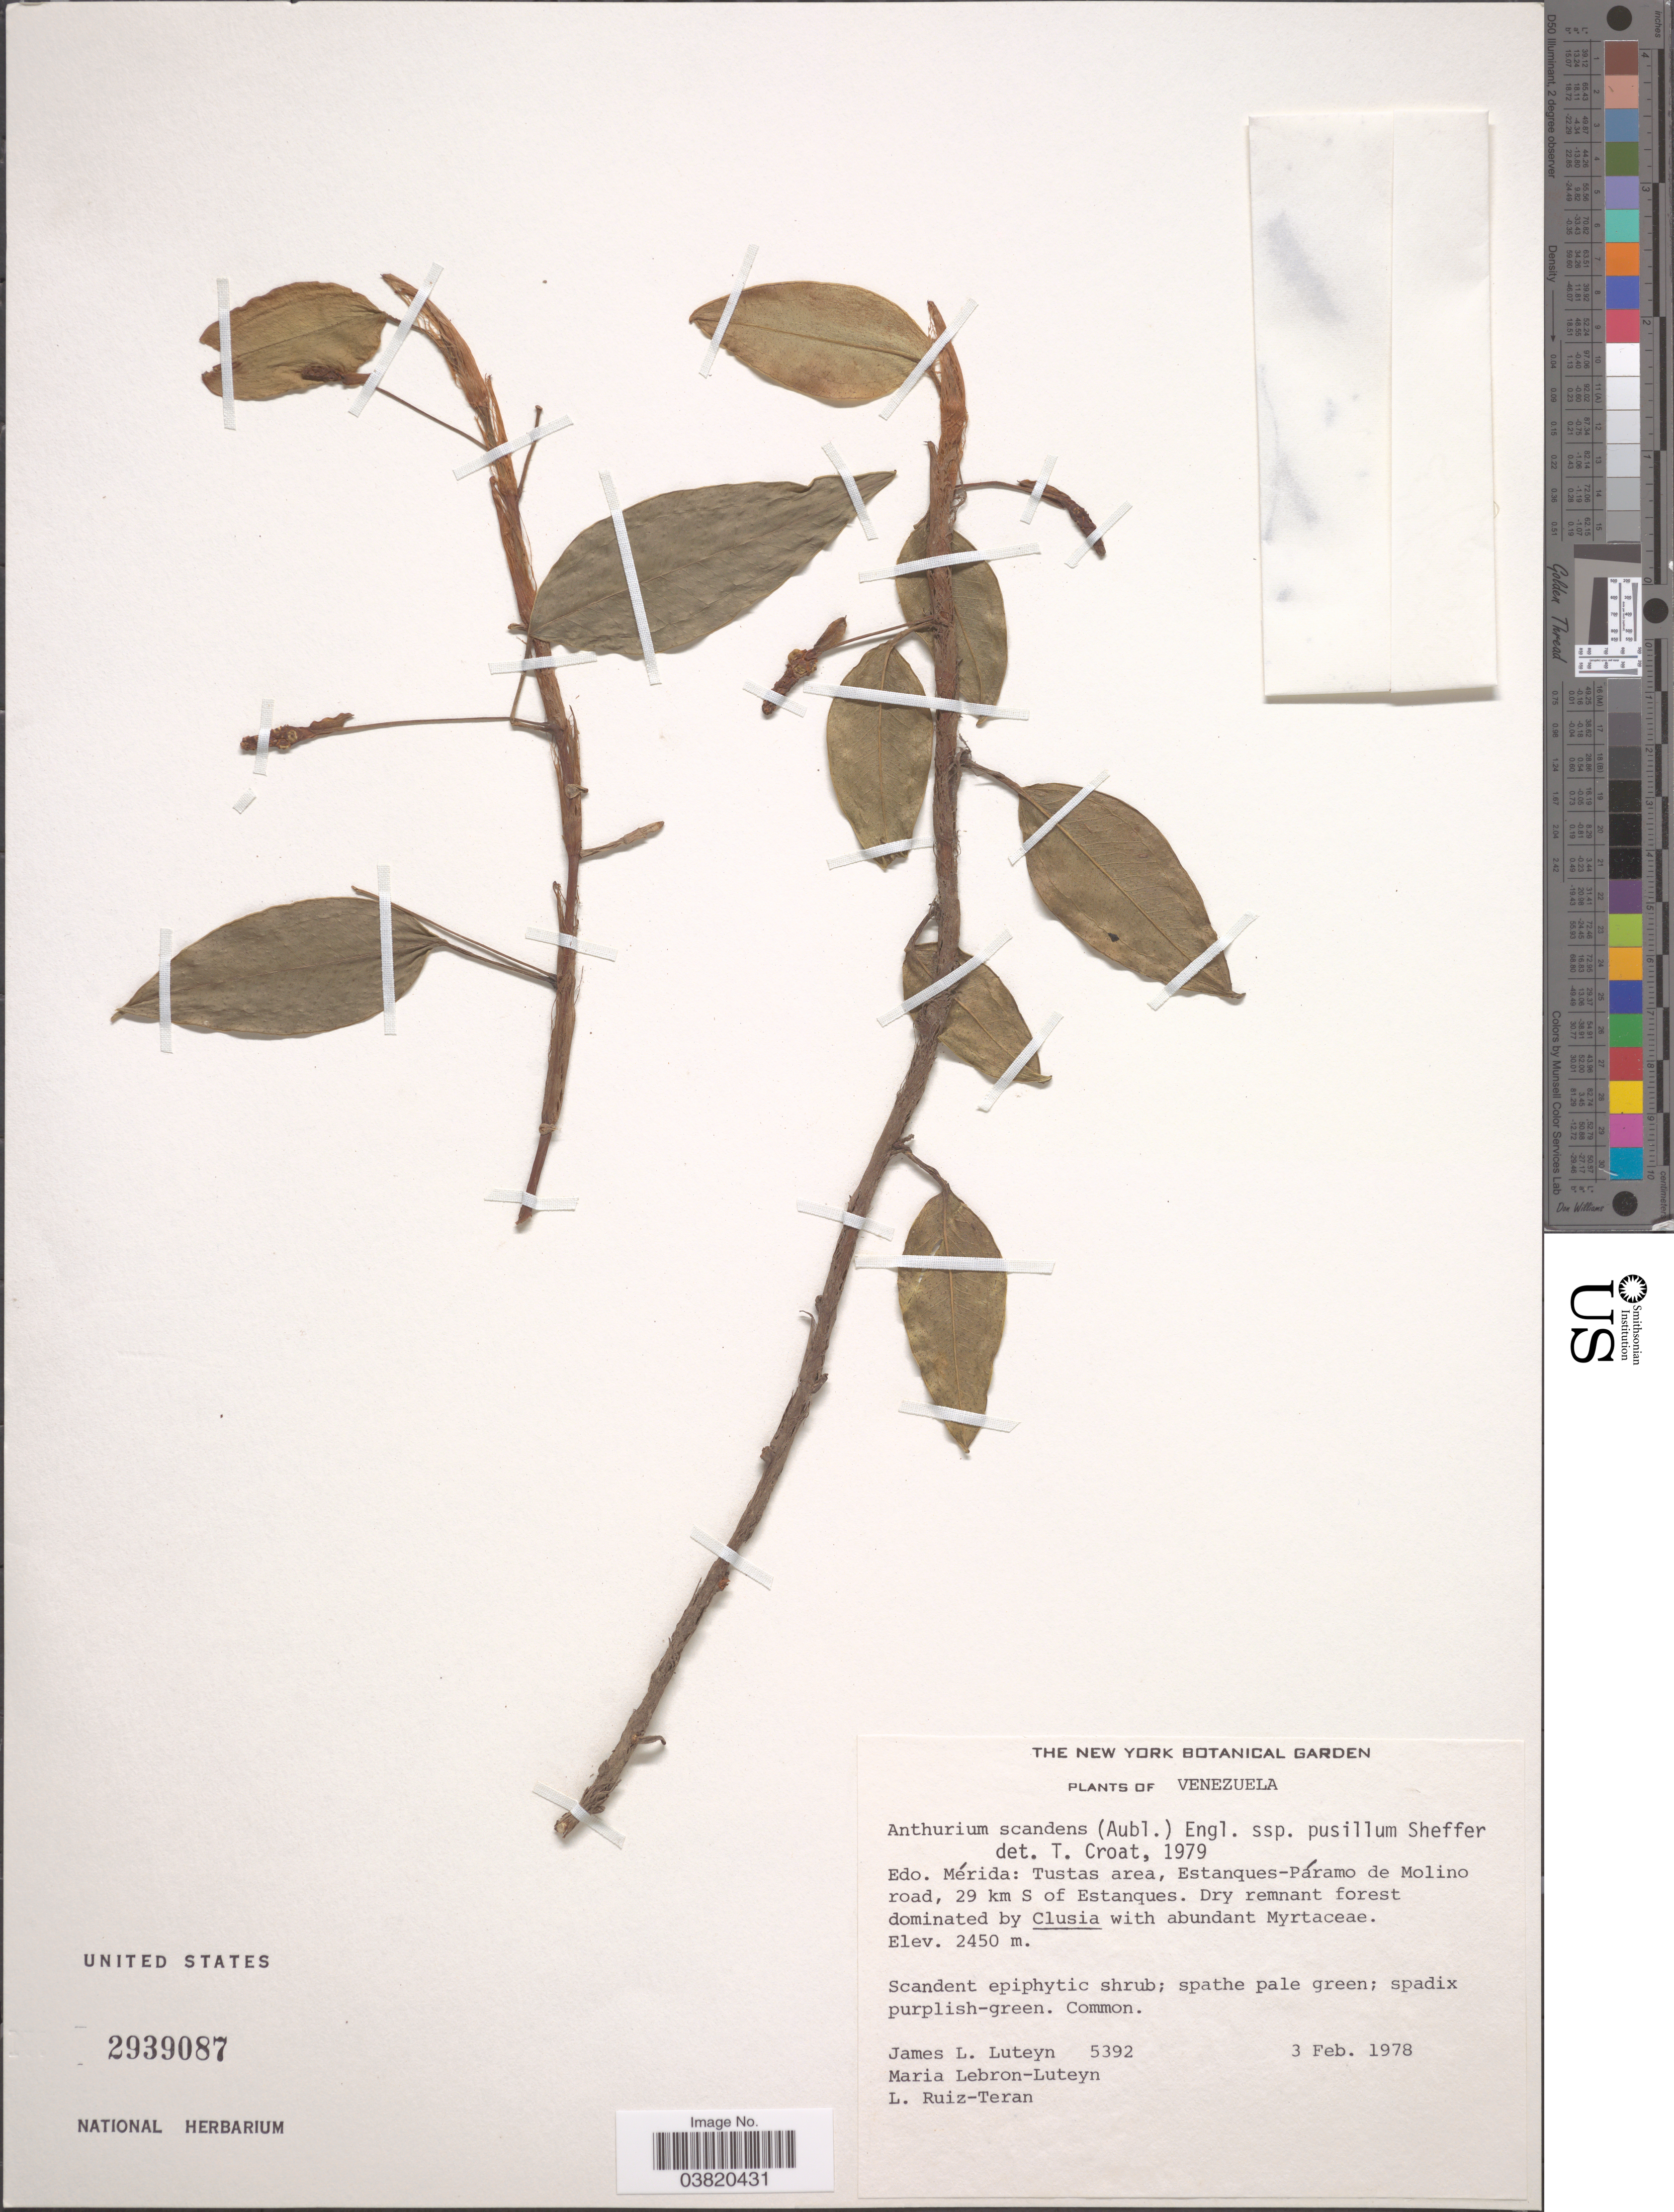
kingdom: Plantae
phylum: Tracheophyta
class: Liliopsida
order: Alismatales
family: Araceae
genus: Anthurium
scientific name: Anthurium scandens subsp. pusillum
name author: Sheffer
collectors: J. L. Luteyn, M. L. Lebrón-Luteyn & L. E. Ruíz-Terán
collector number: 5392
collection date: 1978-02-03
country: Venezuela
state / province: Merida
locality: Edo. Mérida: Tustas area, Estanques-Páramo de Molino road, 29 km S of Estanques.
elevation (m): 2450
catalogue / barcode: US 2939087